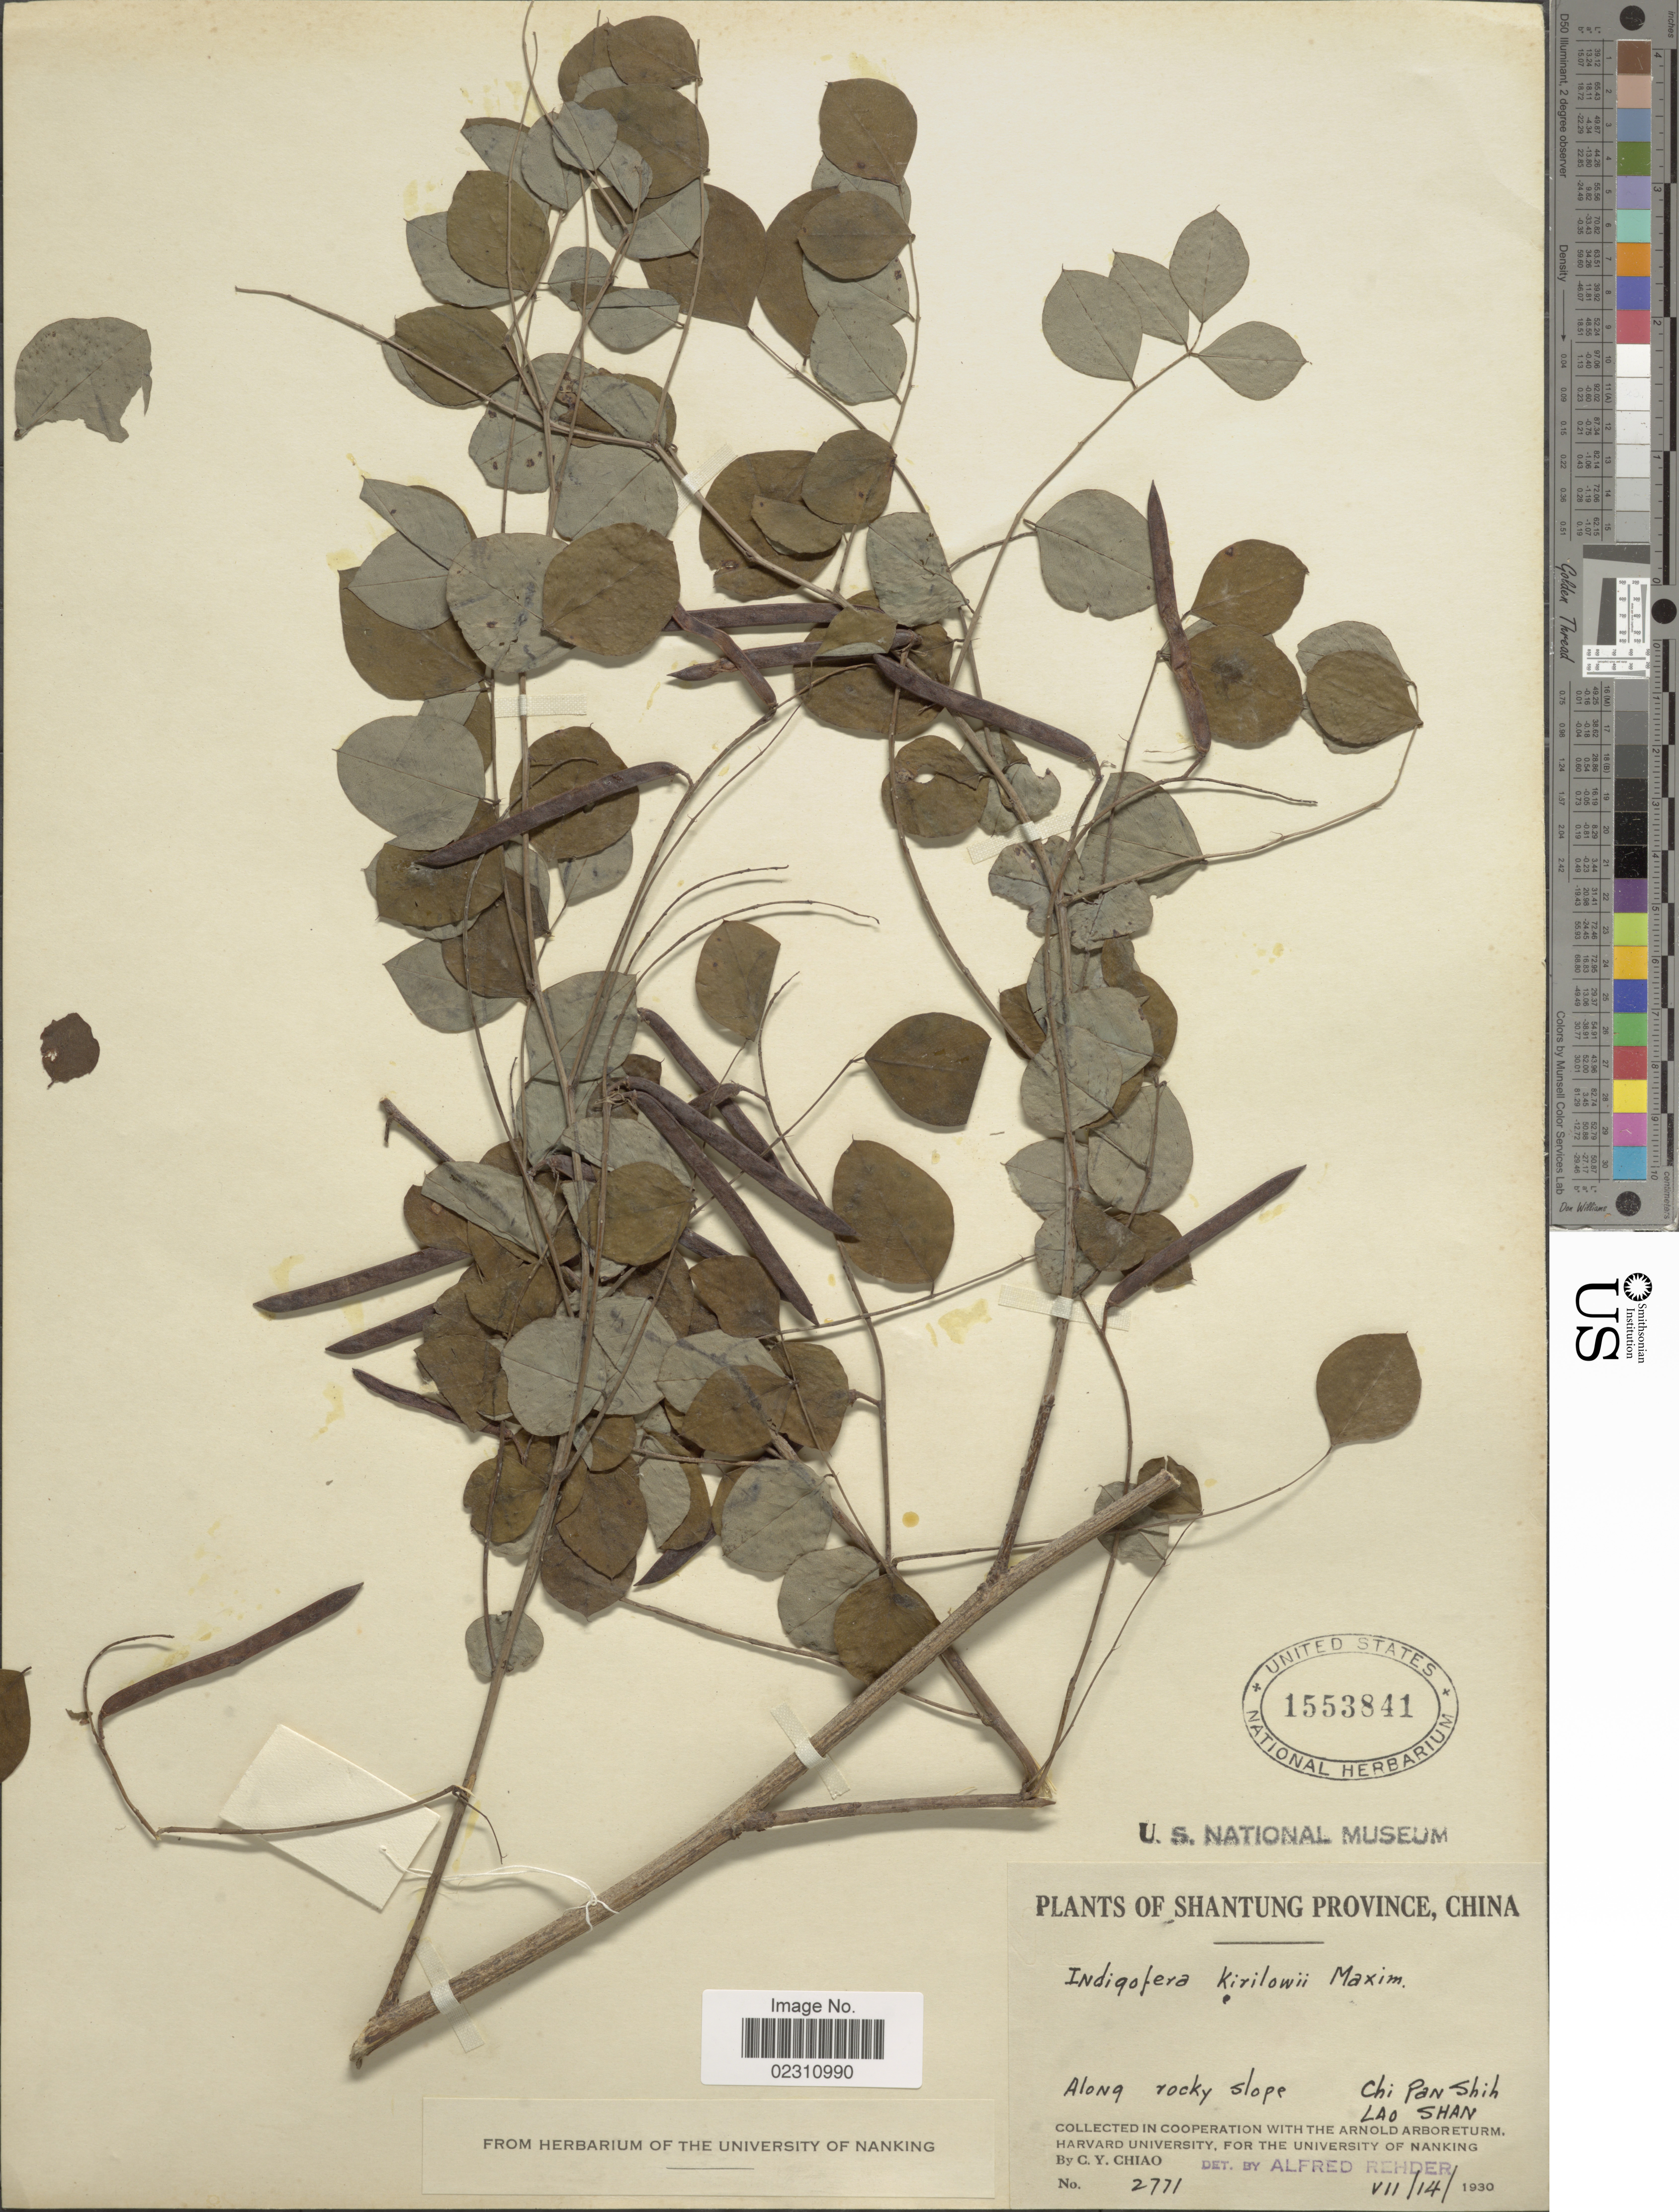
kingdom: Plantae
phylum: Tracheophyta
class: Magnoliopsida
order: Fabales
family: Fabaceae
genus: Indigofera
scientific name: Indigofera kirilowii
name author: Palib.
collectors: C. Y. Chiao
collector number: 2771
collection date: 1930-07-14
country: China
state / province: Shandong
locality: Shantung Province, Chi Pan Shih, Lao Shan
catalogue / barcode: US 1553841